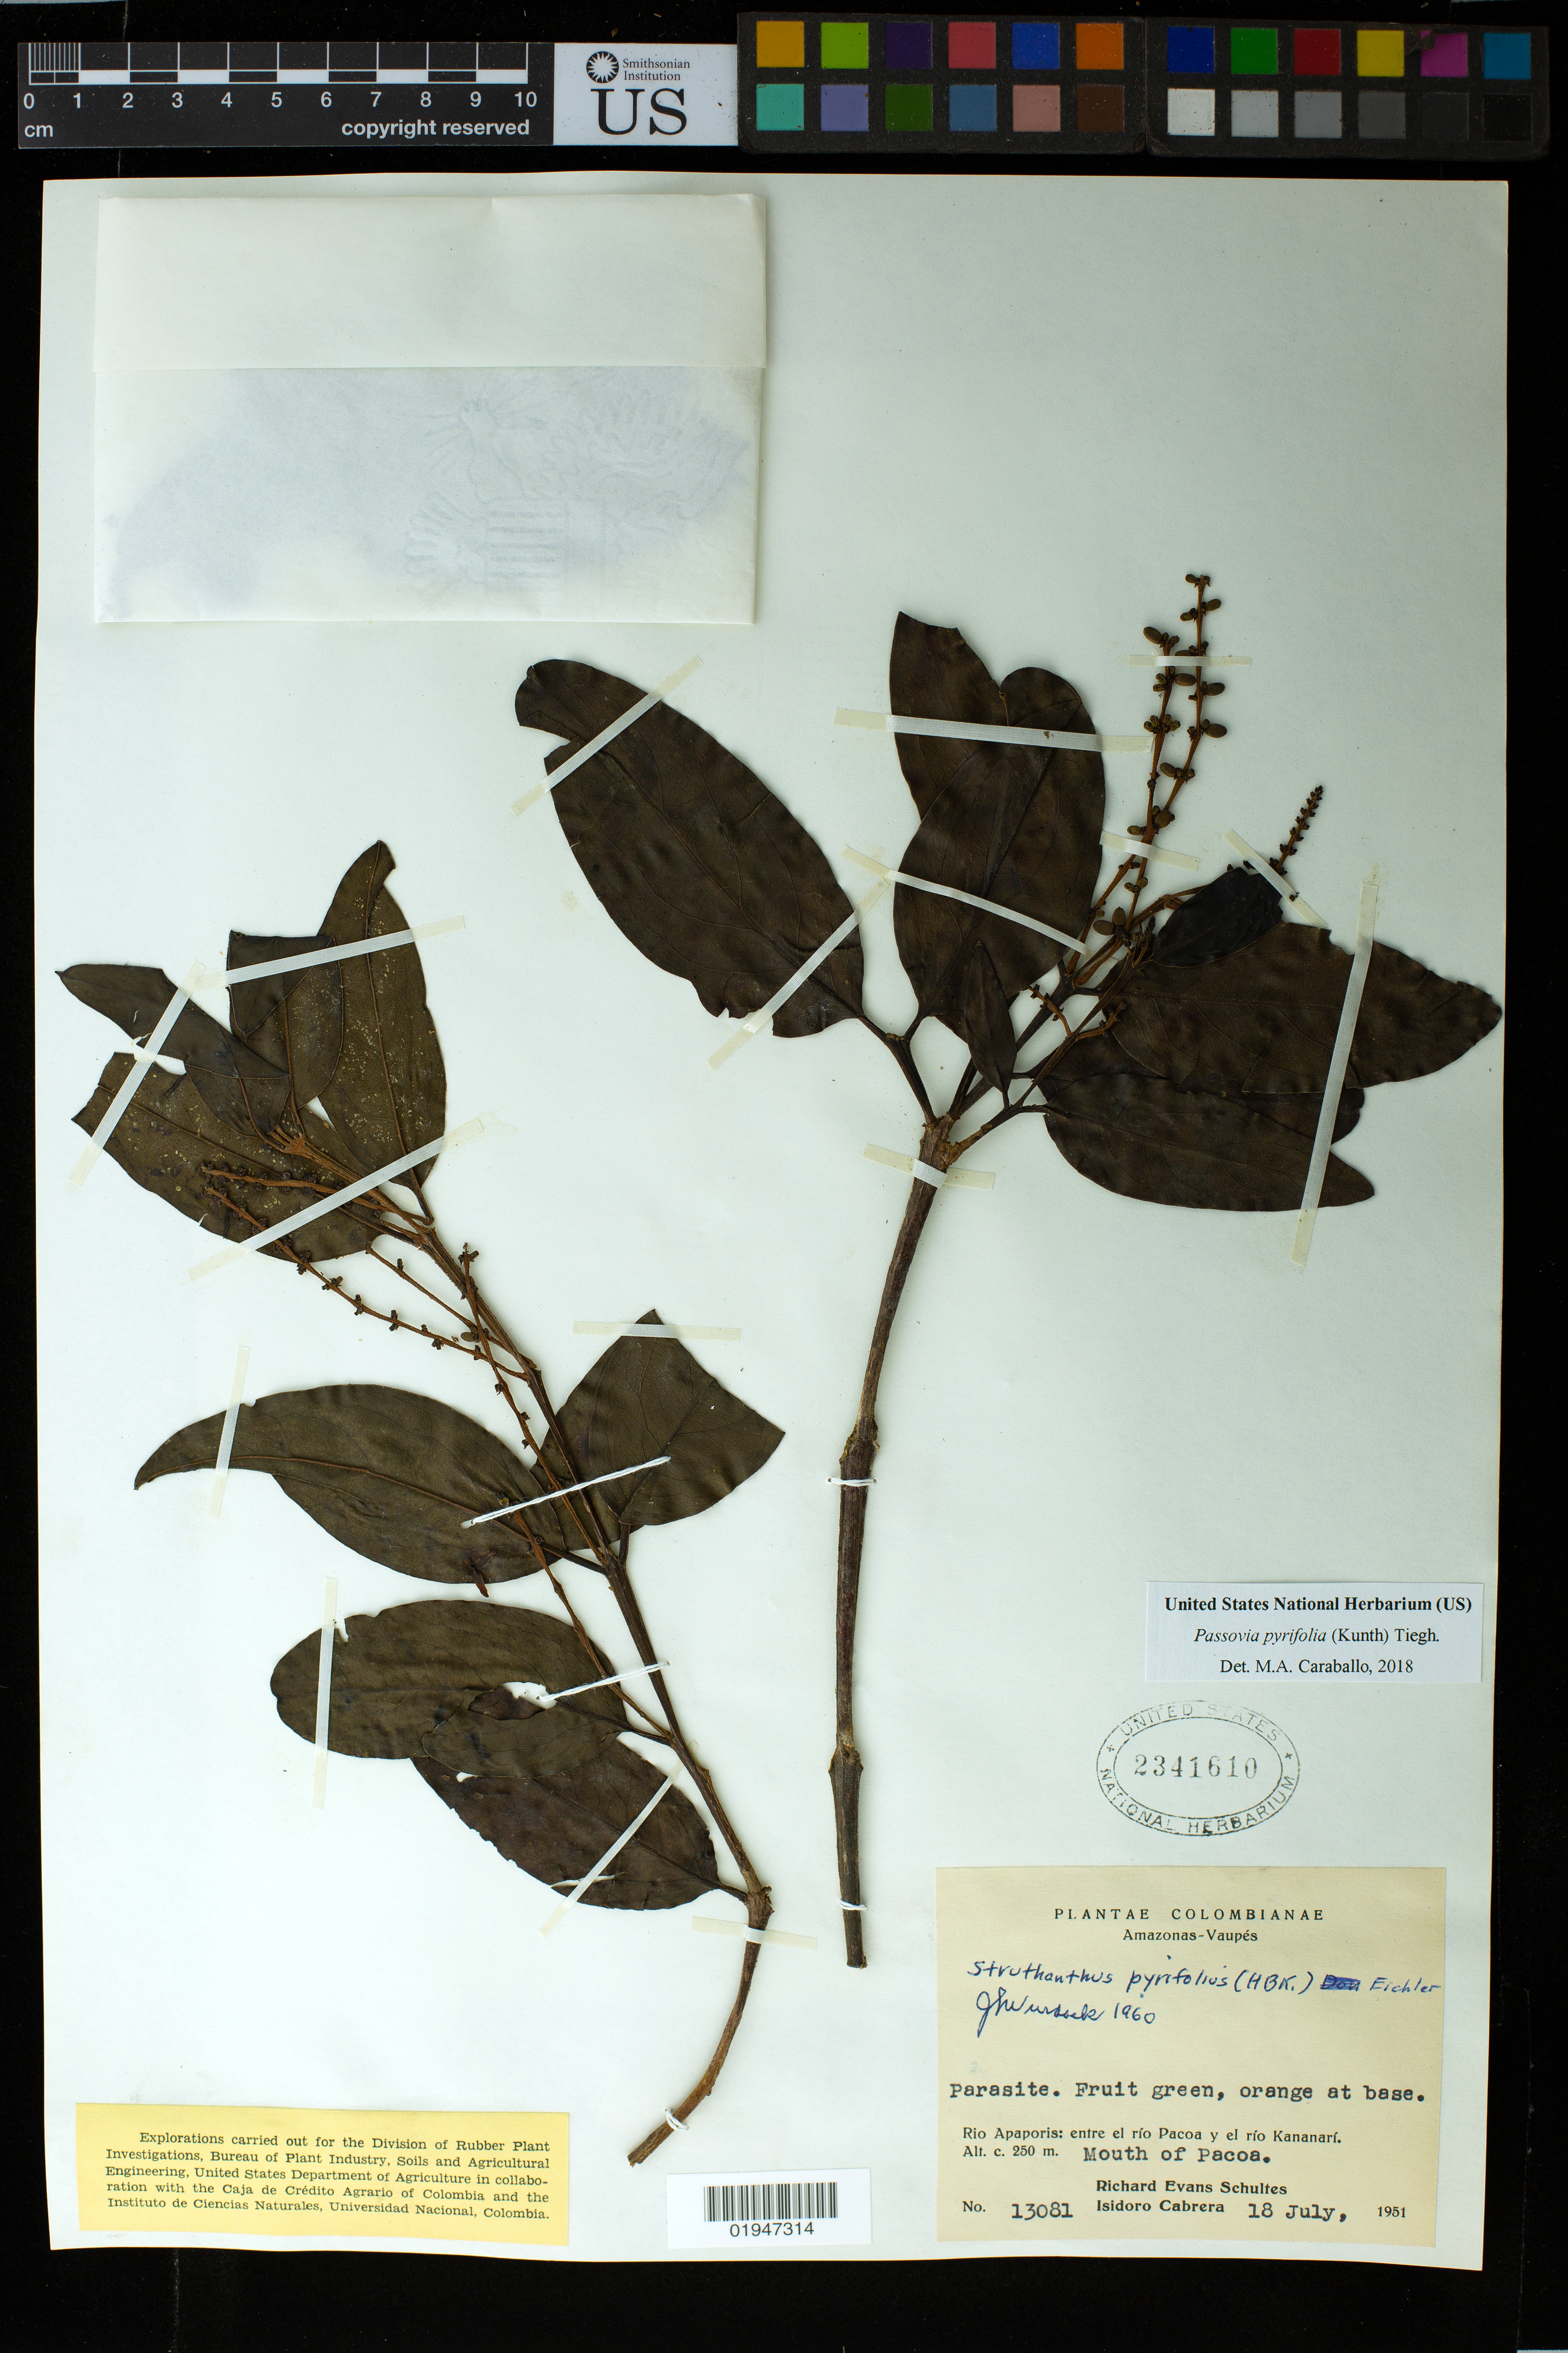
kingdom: Plantae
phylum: Tracheophyta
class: Magnoliopsida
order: Santalales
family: Loranthaceae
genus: Passovia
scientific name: Passovia pyrifolia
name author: (Kunth) Tiegh.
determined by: Caraballo-Ortiz, Marcos A., (MISS), University of Mississippi (UNITED STATES)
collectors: R. E. Schultes & I. Cabrera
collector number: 13081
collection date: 1951-07-18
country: Colombia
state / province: Vaupés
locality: Rio Apaporis; entre el río Pacoa y el río Kananarí. Mouth of Pacos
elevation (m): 250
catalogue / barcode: US 2341610